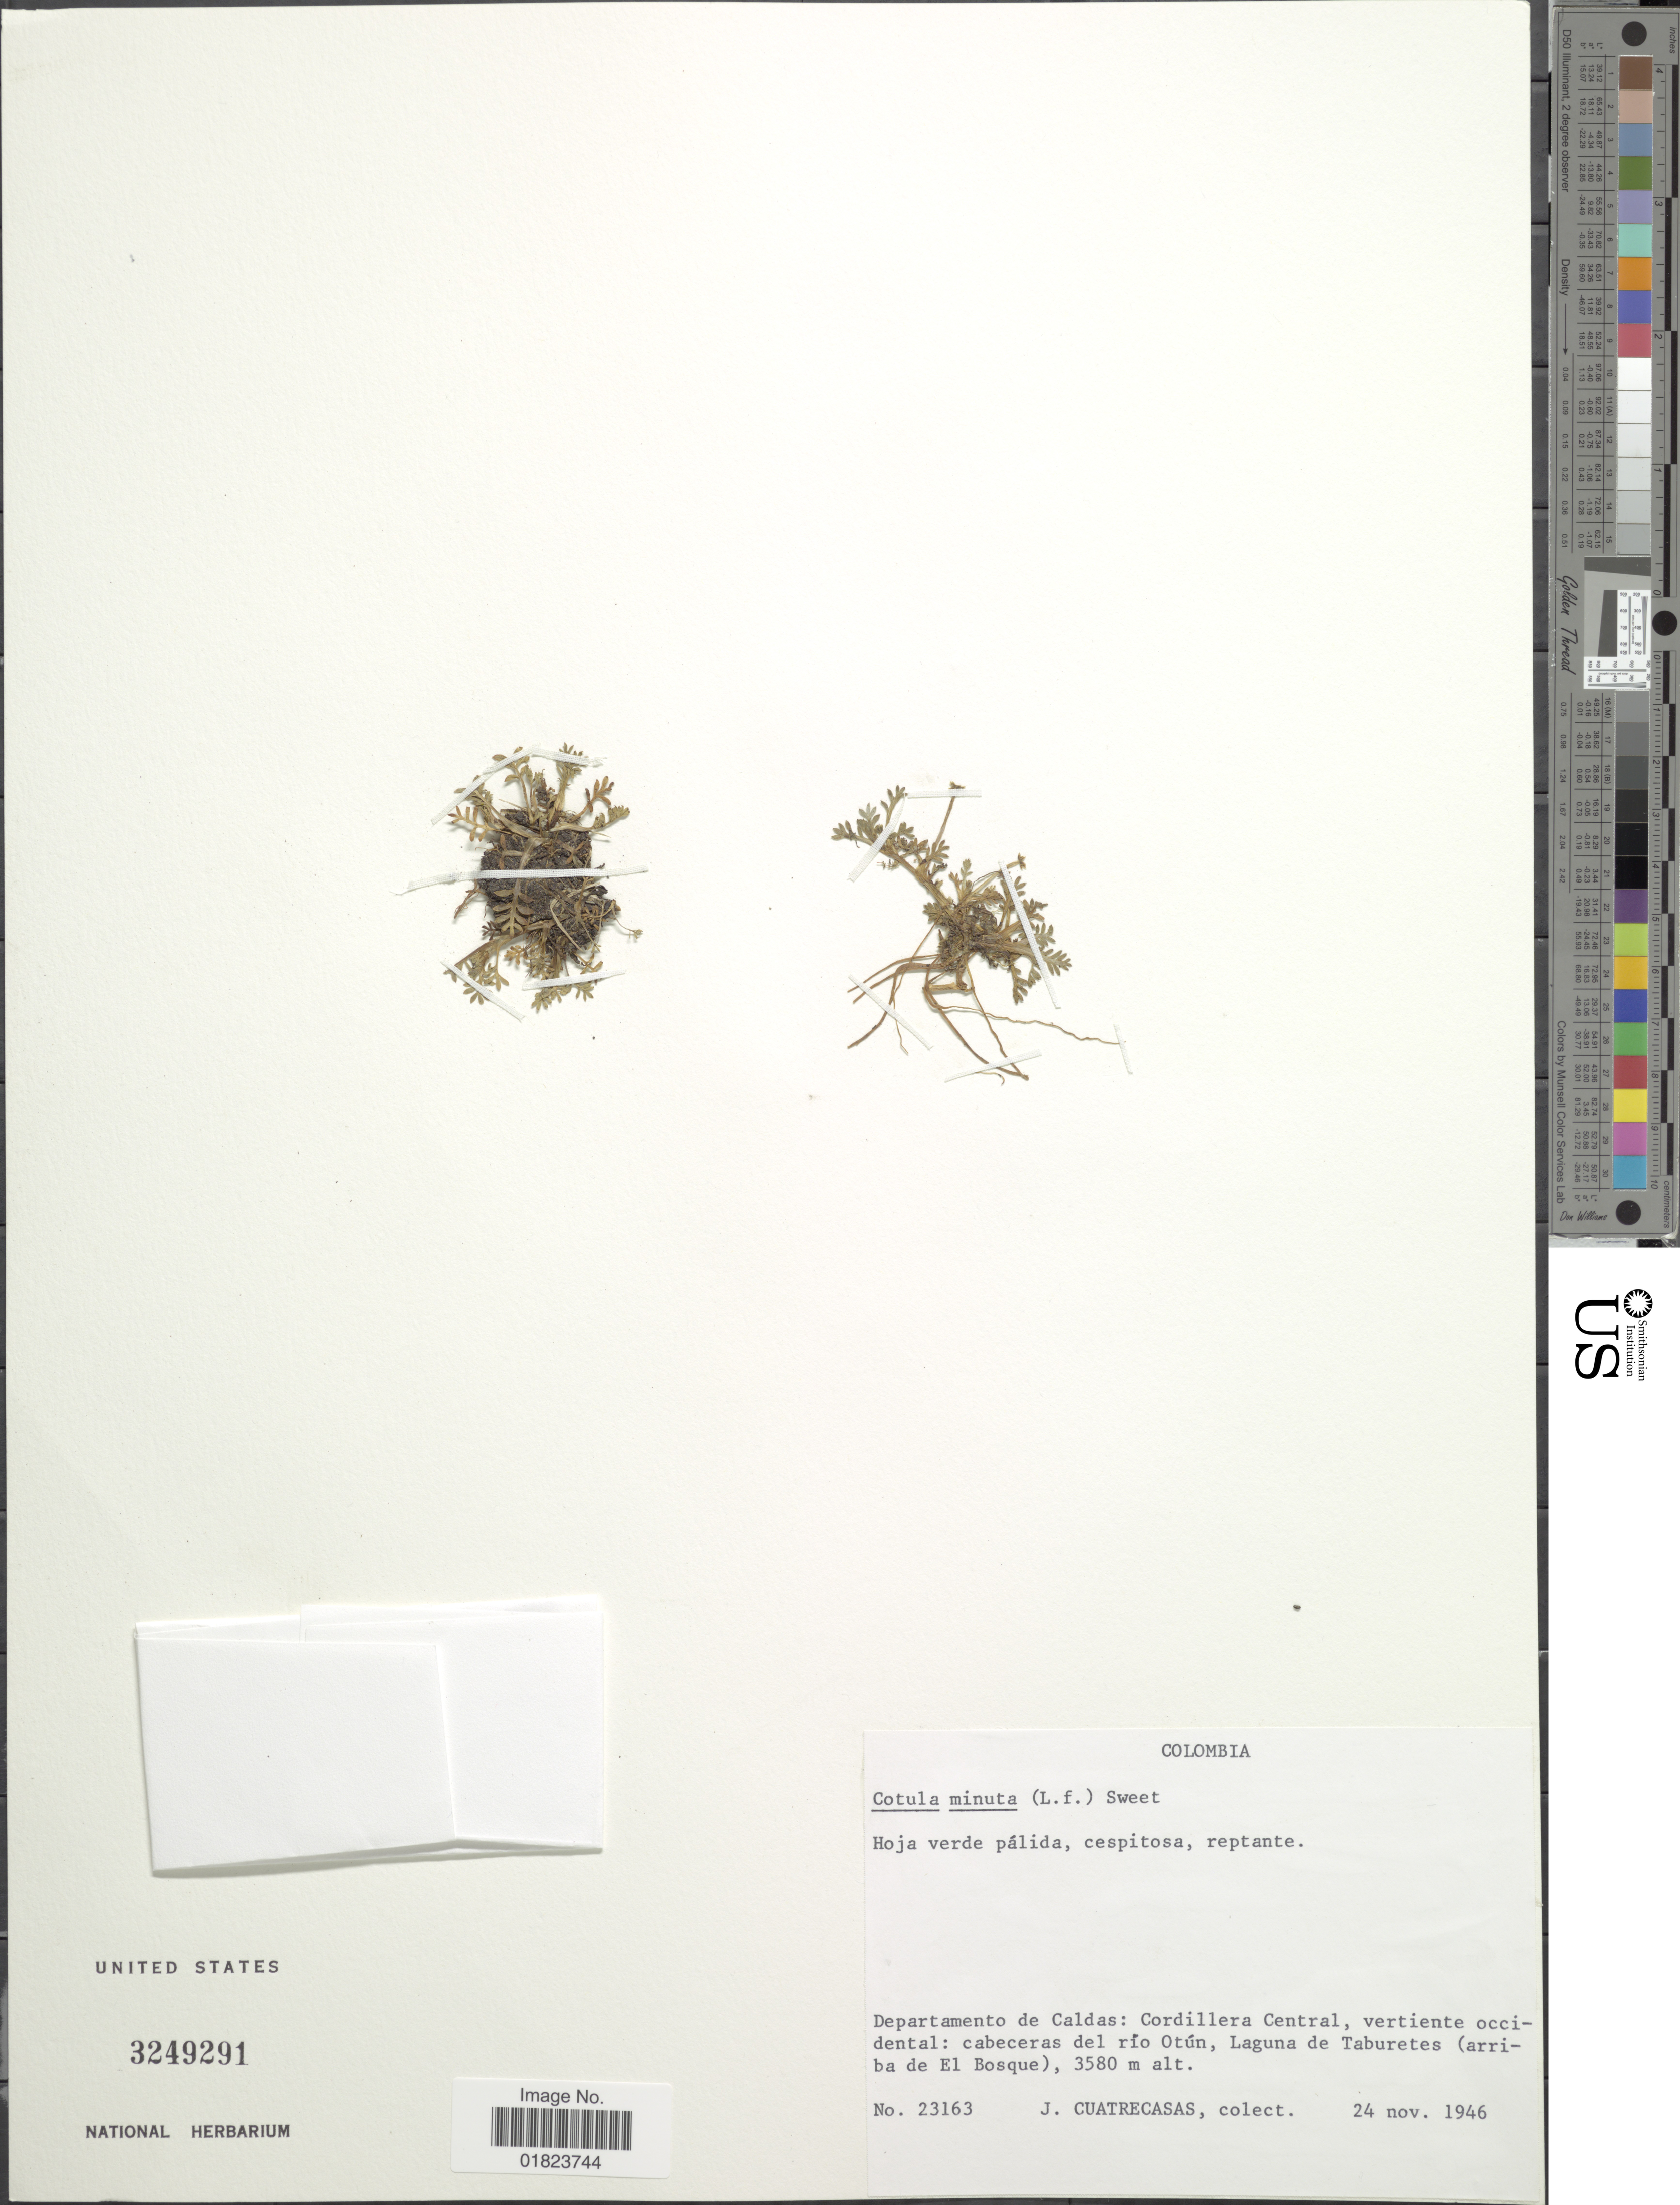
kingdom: Plantae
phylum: Tracheophyta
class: Magnoliopsida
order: Asterales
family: Asteraceae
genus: Cotula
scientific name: Cotula minuta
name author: G. Forst.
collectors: J. Cuatrecasas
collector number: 23163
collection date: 1946-11-24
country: Colombia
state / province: Caldas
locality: Departament de Caldas: Cordillera Central, vertiente occidental: cabeceras del rio Otun, Laguna de Taburetes (arriba de El Bosque).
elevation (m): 3580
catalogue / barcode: US 3249291